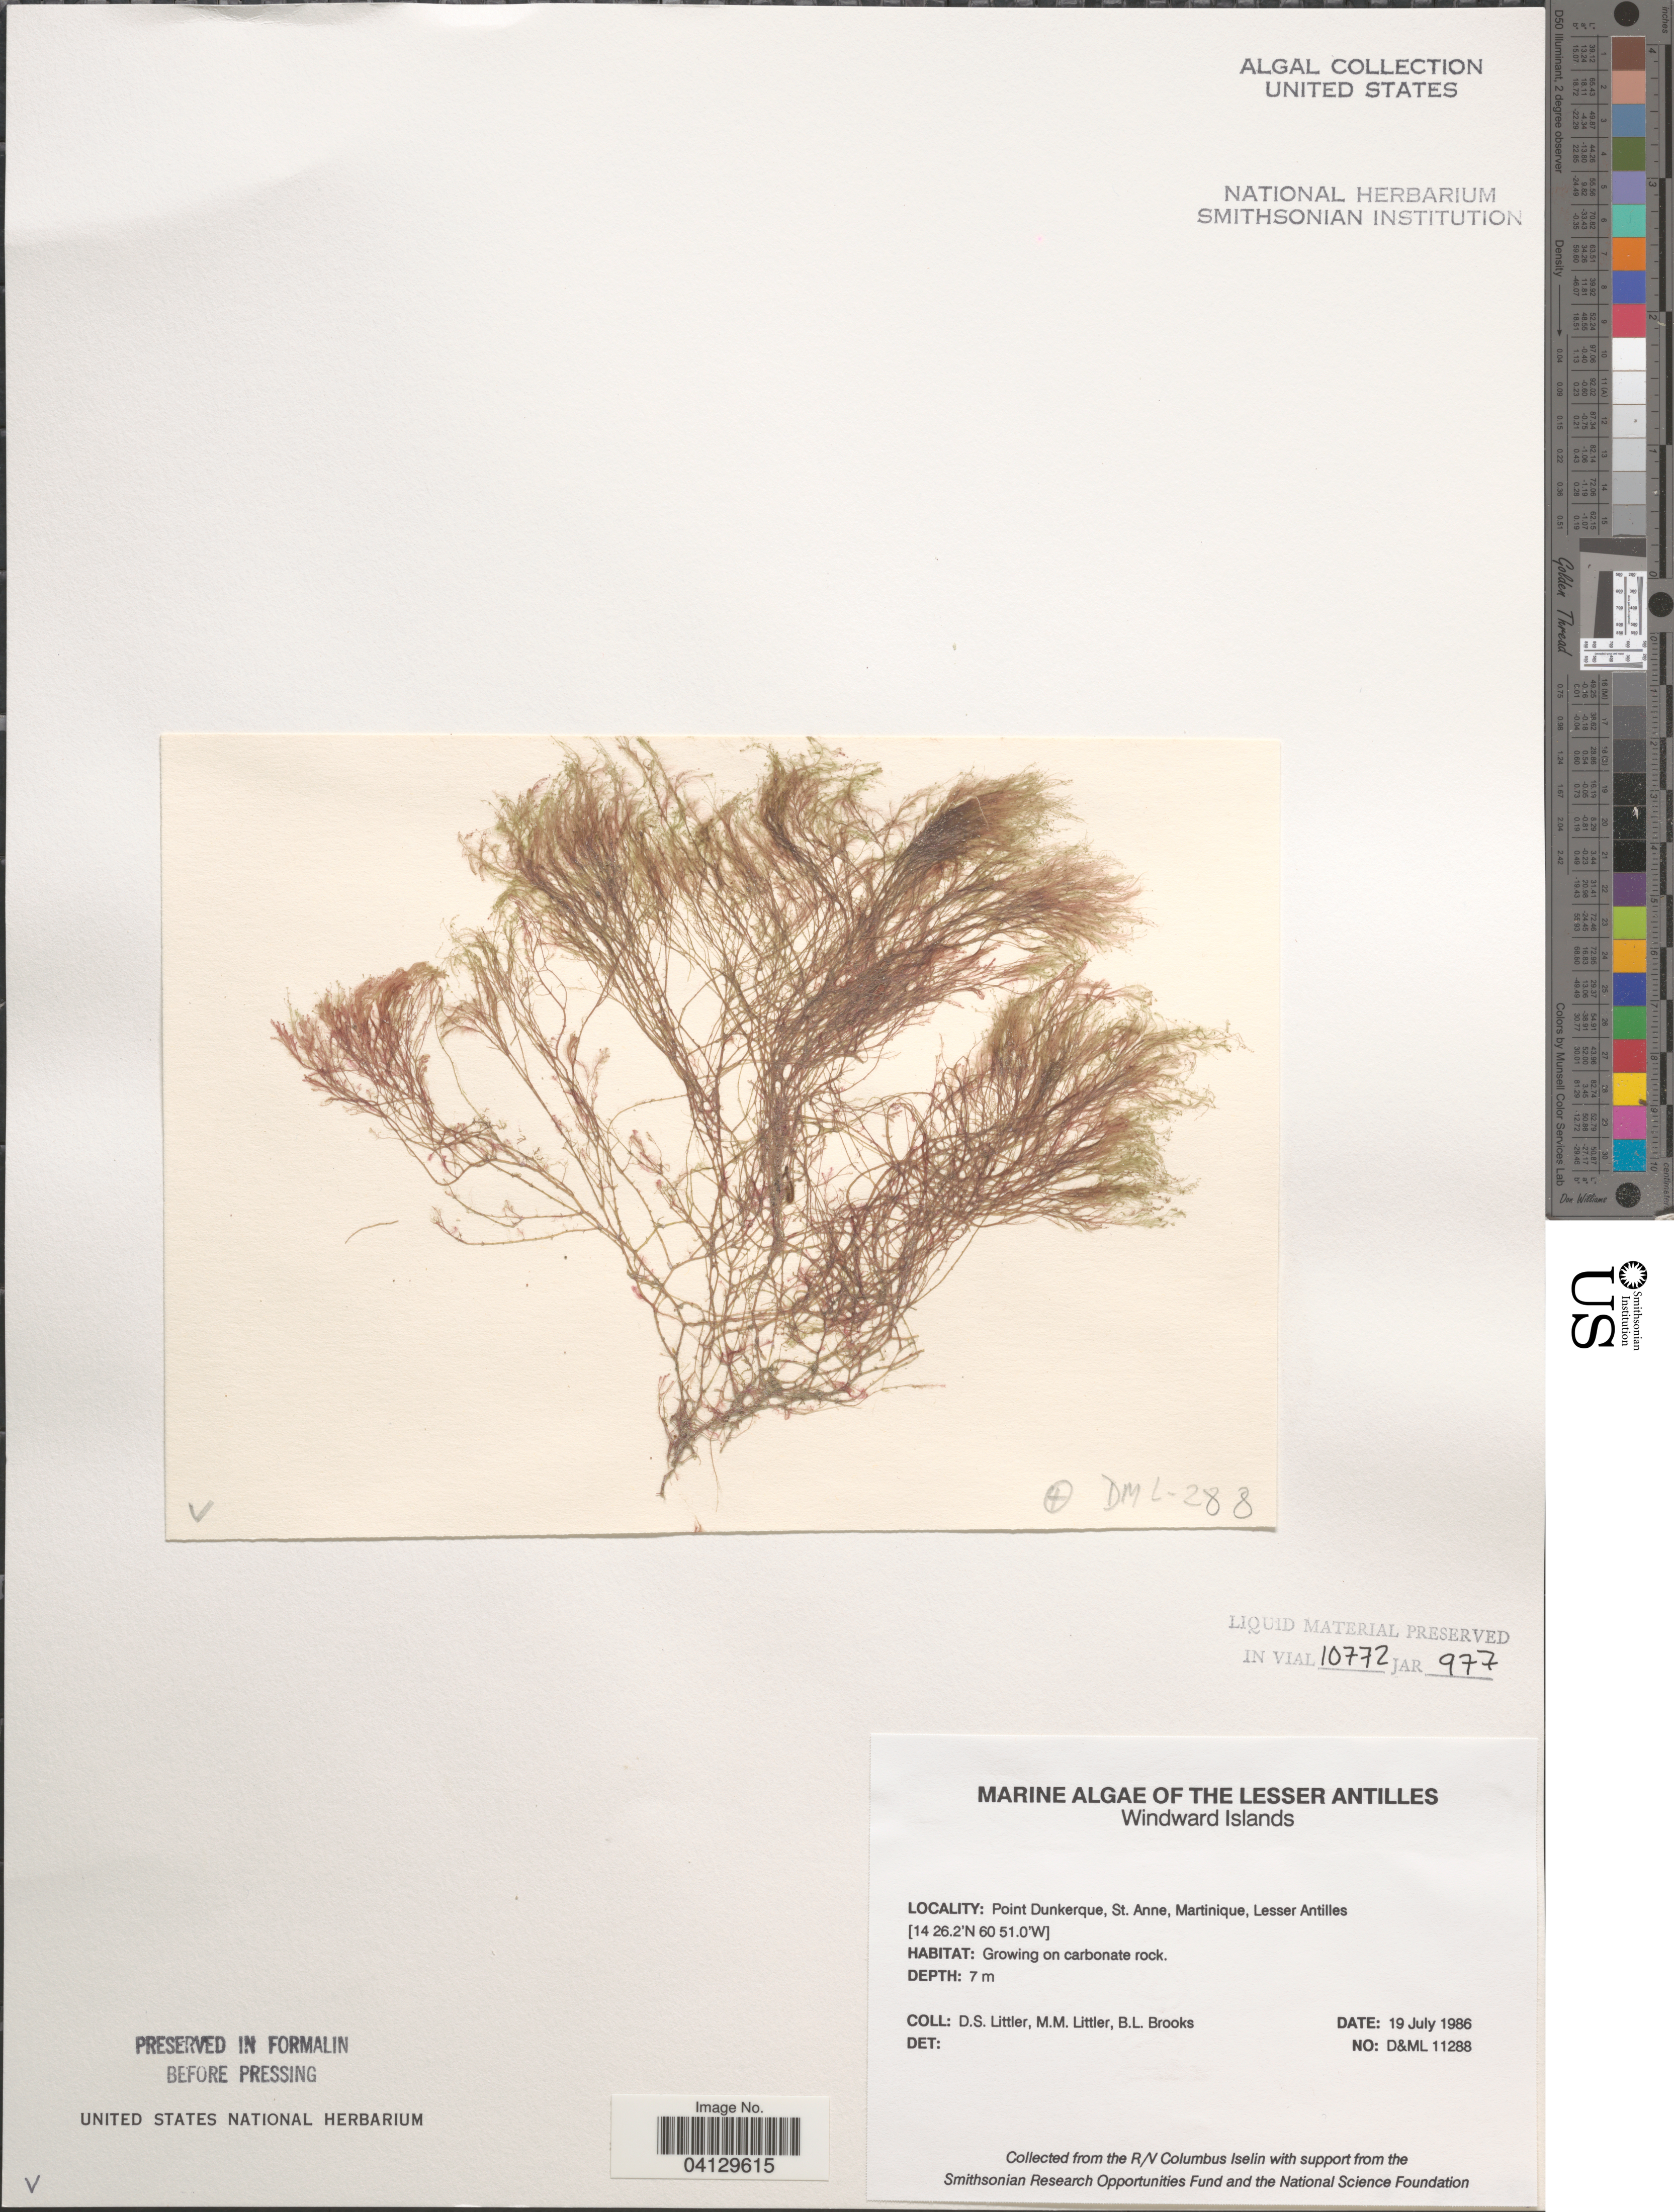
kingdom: Plantae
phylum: Rhodophyta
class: Florideophyceae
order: Corallinales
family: Corallinaceae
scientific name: Crustose Coralline Algae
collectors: D. S. Littler & B. Brooks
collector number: D&ML11288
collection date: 1986-07-19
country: Martinique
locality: The Lesser Antilles. Windward Islands. Point Dunkerque, St. Anne.